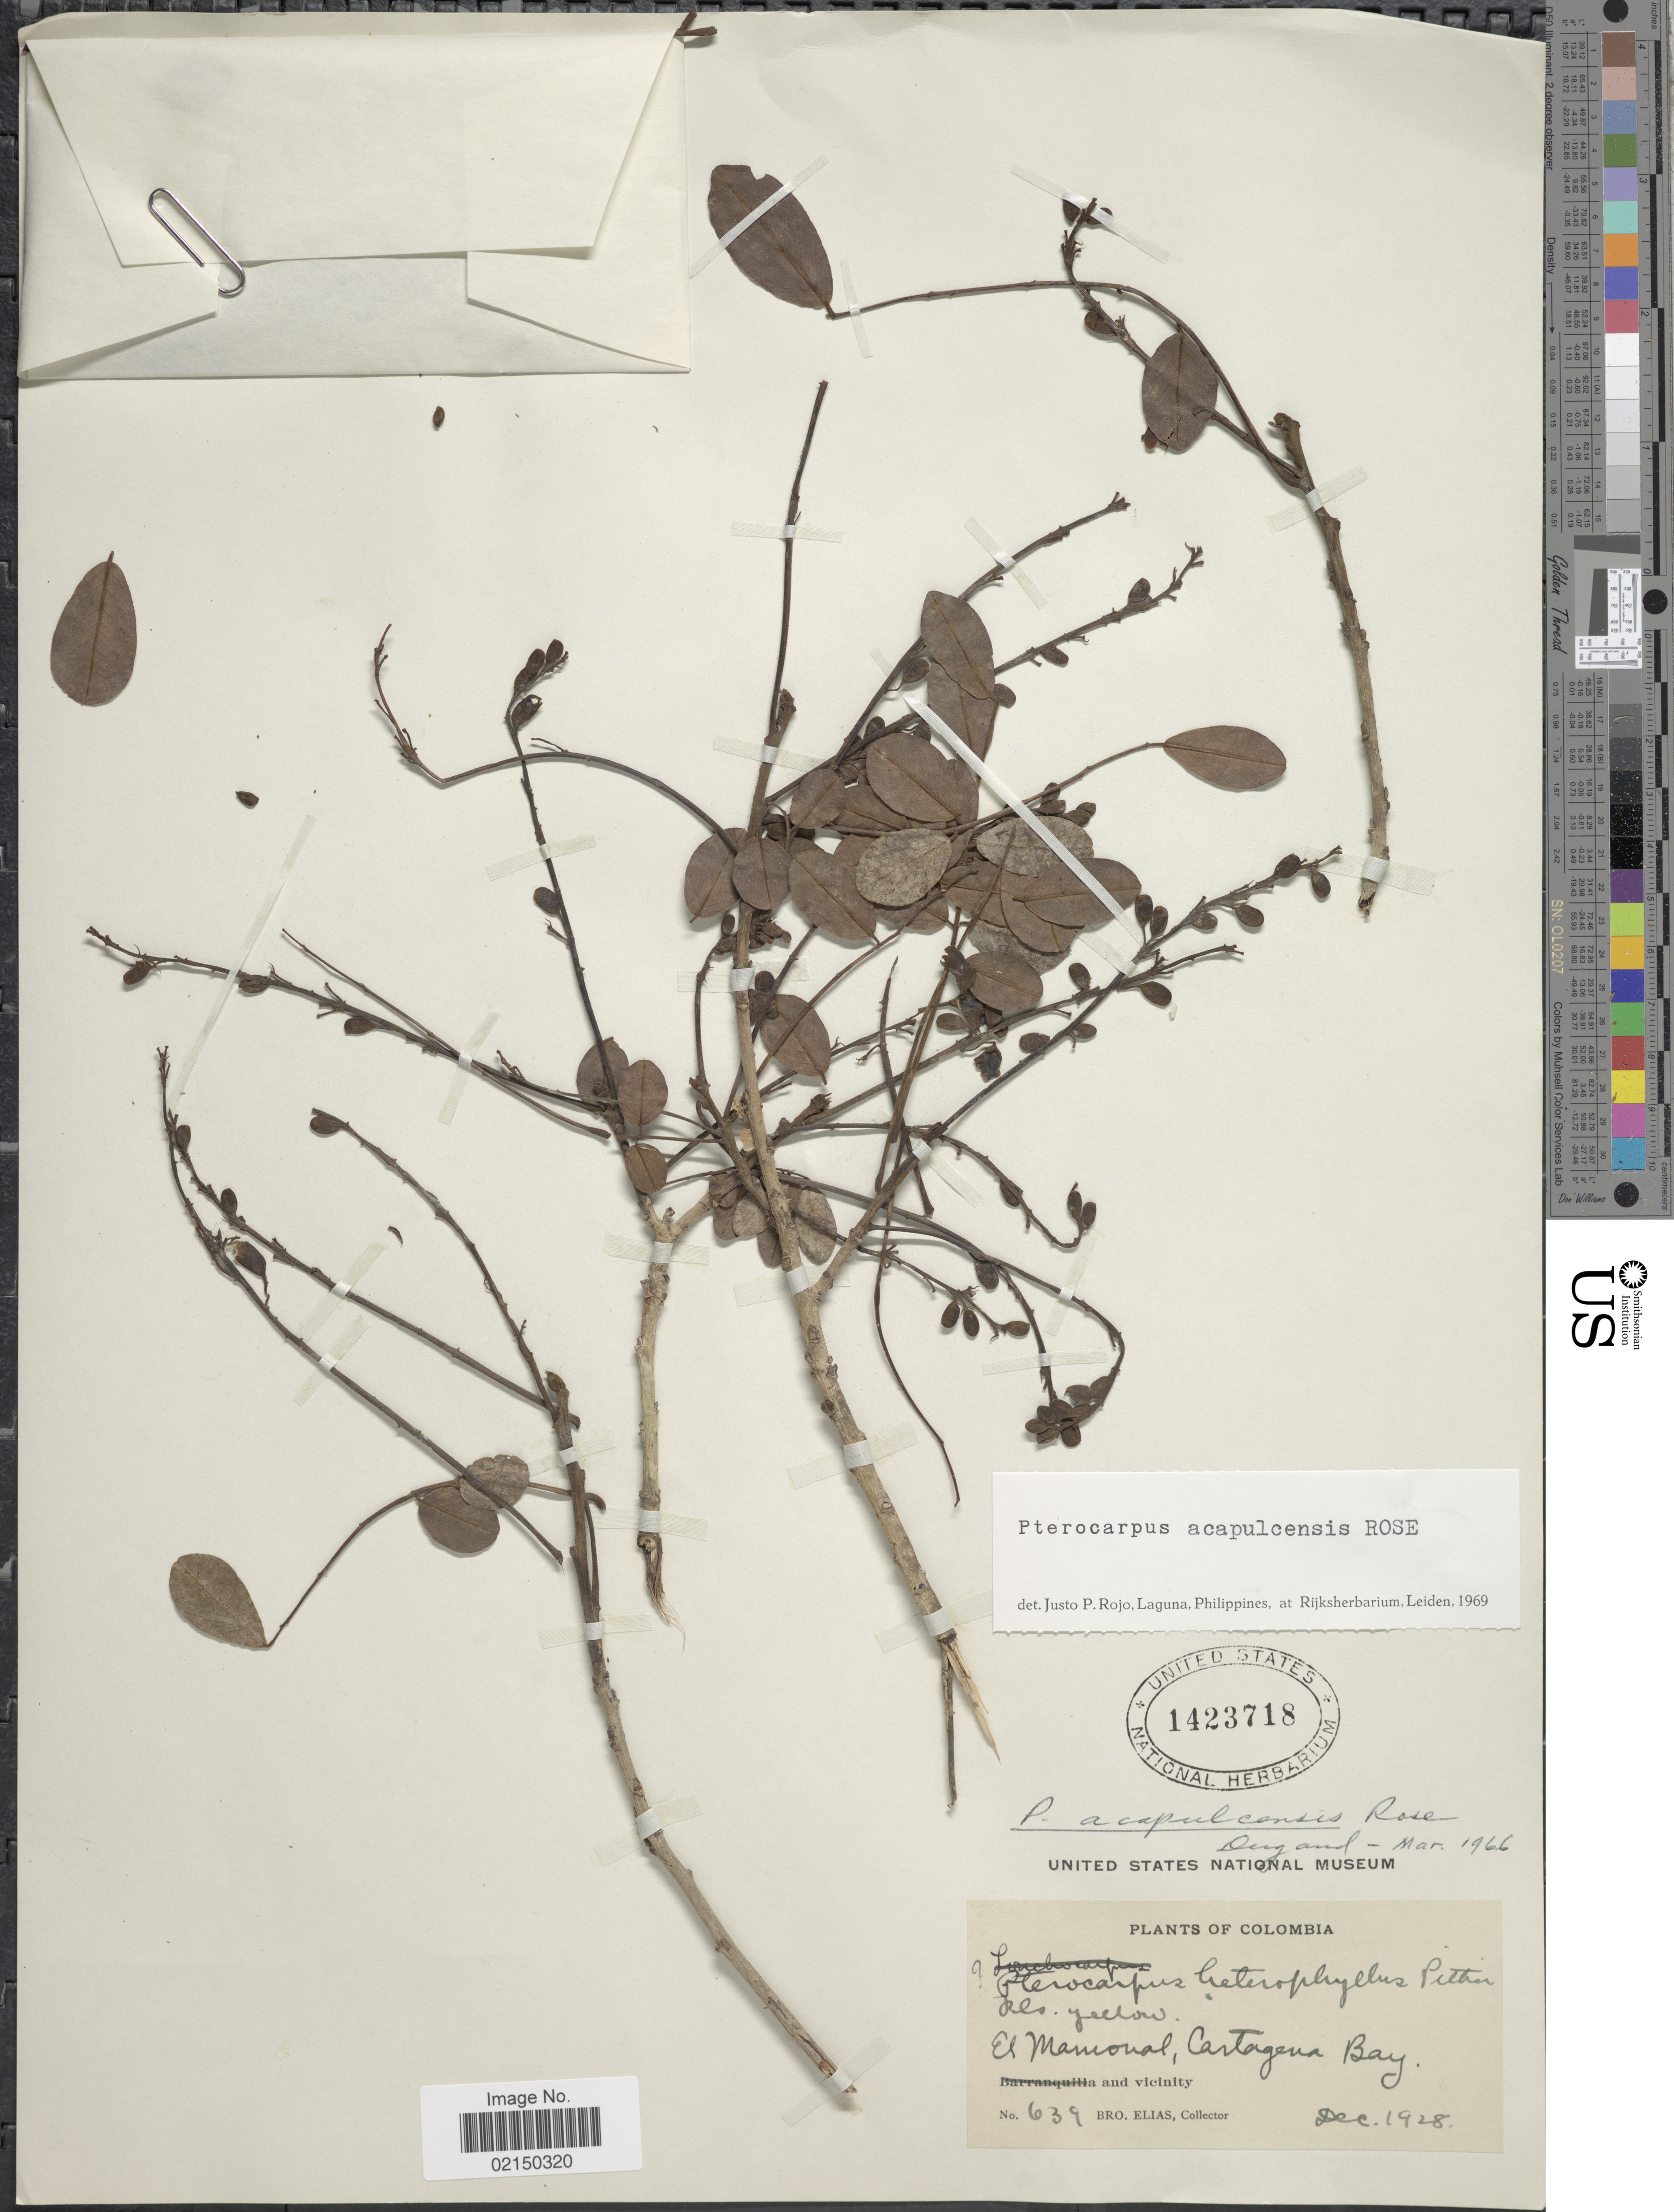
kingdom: Plantae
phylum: Tracheophyta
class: Magnoliopsida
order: Fabales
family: Fabaceae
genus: Pterocarpus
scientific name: Pterocarpus acapulcensis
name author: Rose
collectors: Bro. Elias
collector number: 639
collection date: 1928-12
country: Colombia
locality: El Mamonal, Cartagena Bay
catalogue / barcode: US 1423718